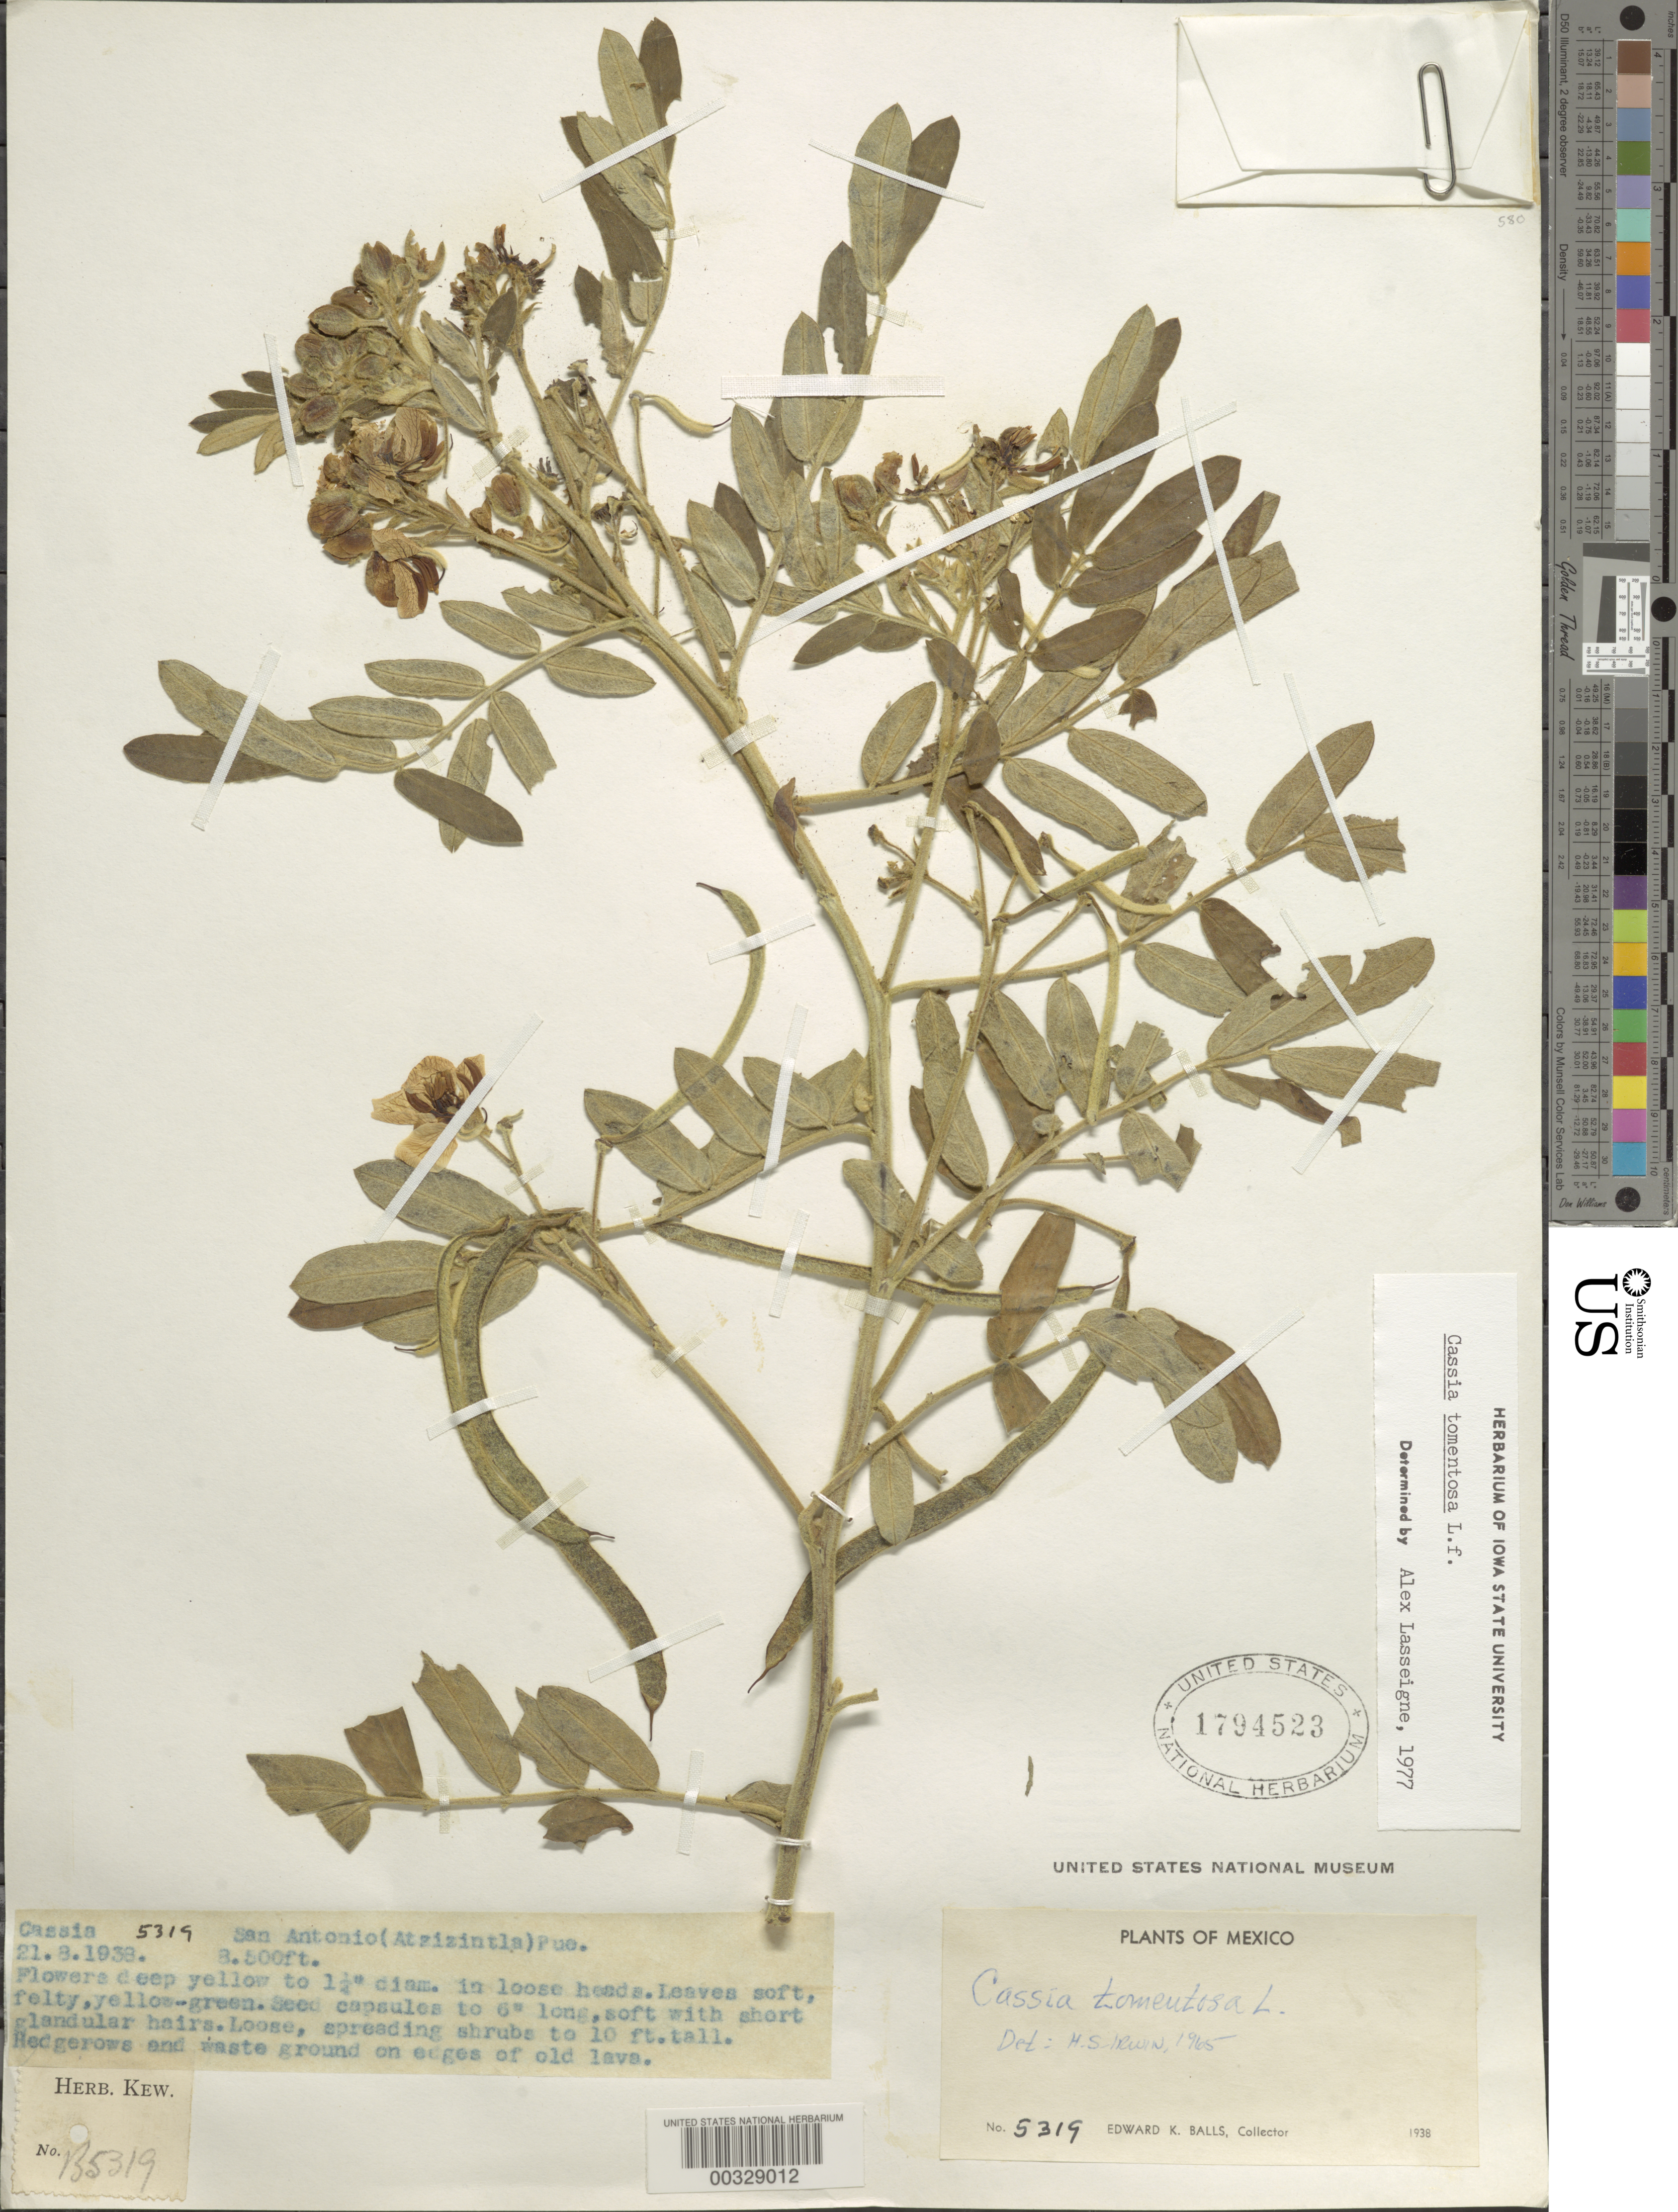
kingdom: Plantae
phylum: Tracheophyta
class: Magnoliopsida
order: Fabales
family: Fabaceae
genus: Senna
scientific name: Senna multiglandulosa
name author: (Jacq.) H.S. Irwin & Barneby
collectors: E. K. Balls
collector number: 5319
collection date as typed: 1938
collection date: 1938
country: Mexico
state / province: Puebla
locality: San antonio (atzizintla)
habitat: Hedgerows and waste ground on edges of old lava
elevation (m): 2591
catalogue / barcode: US 1794523